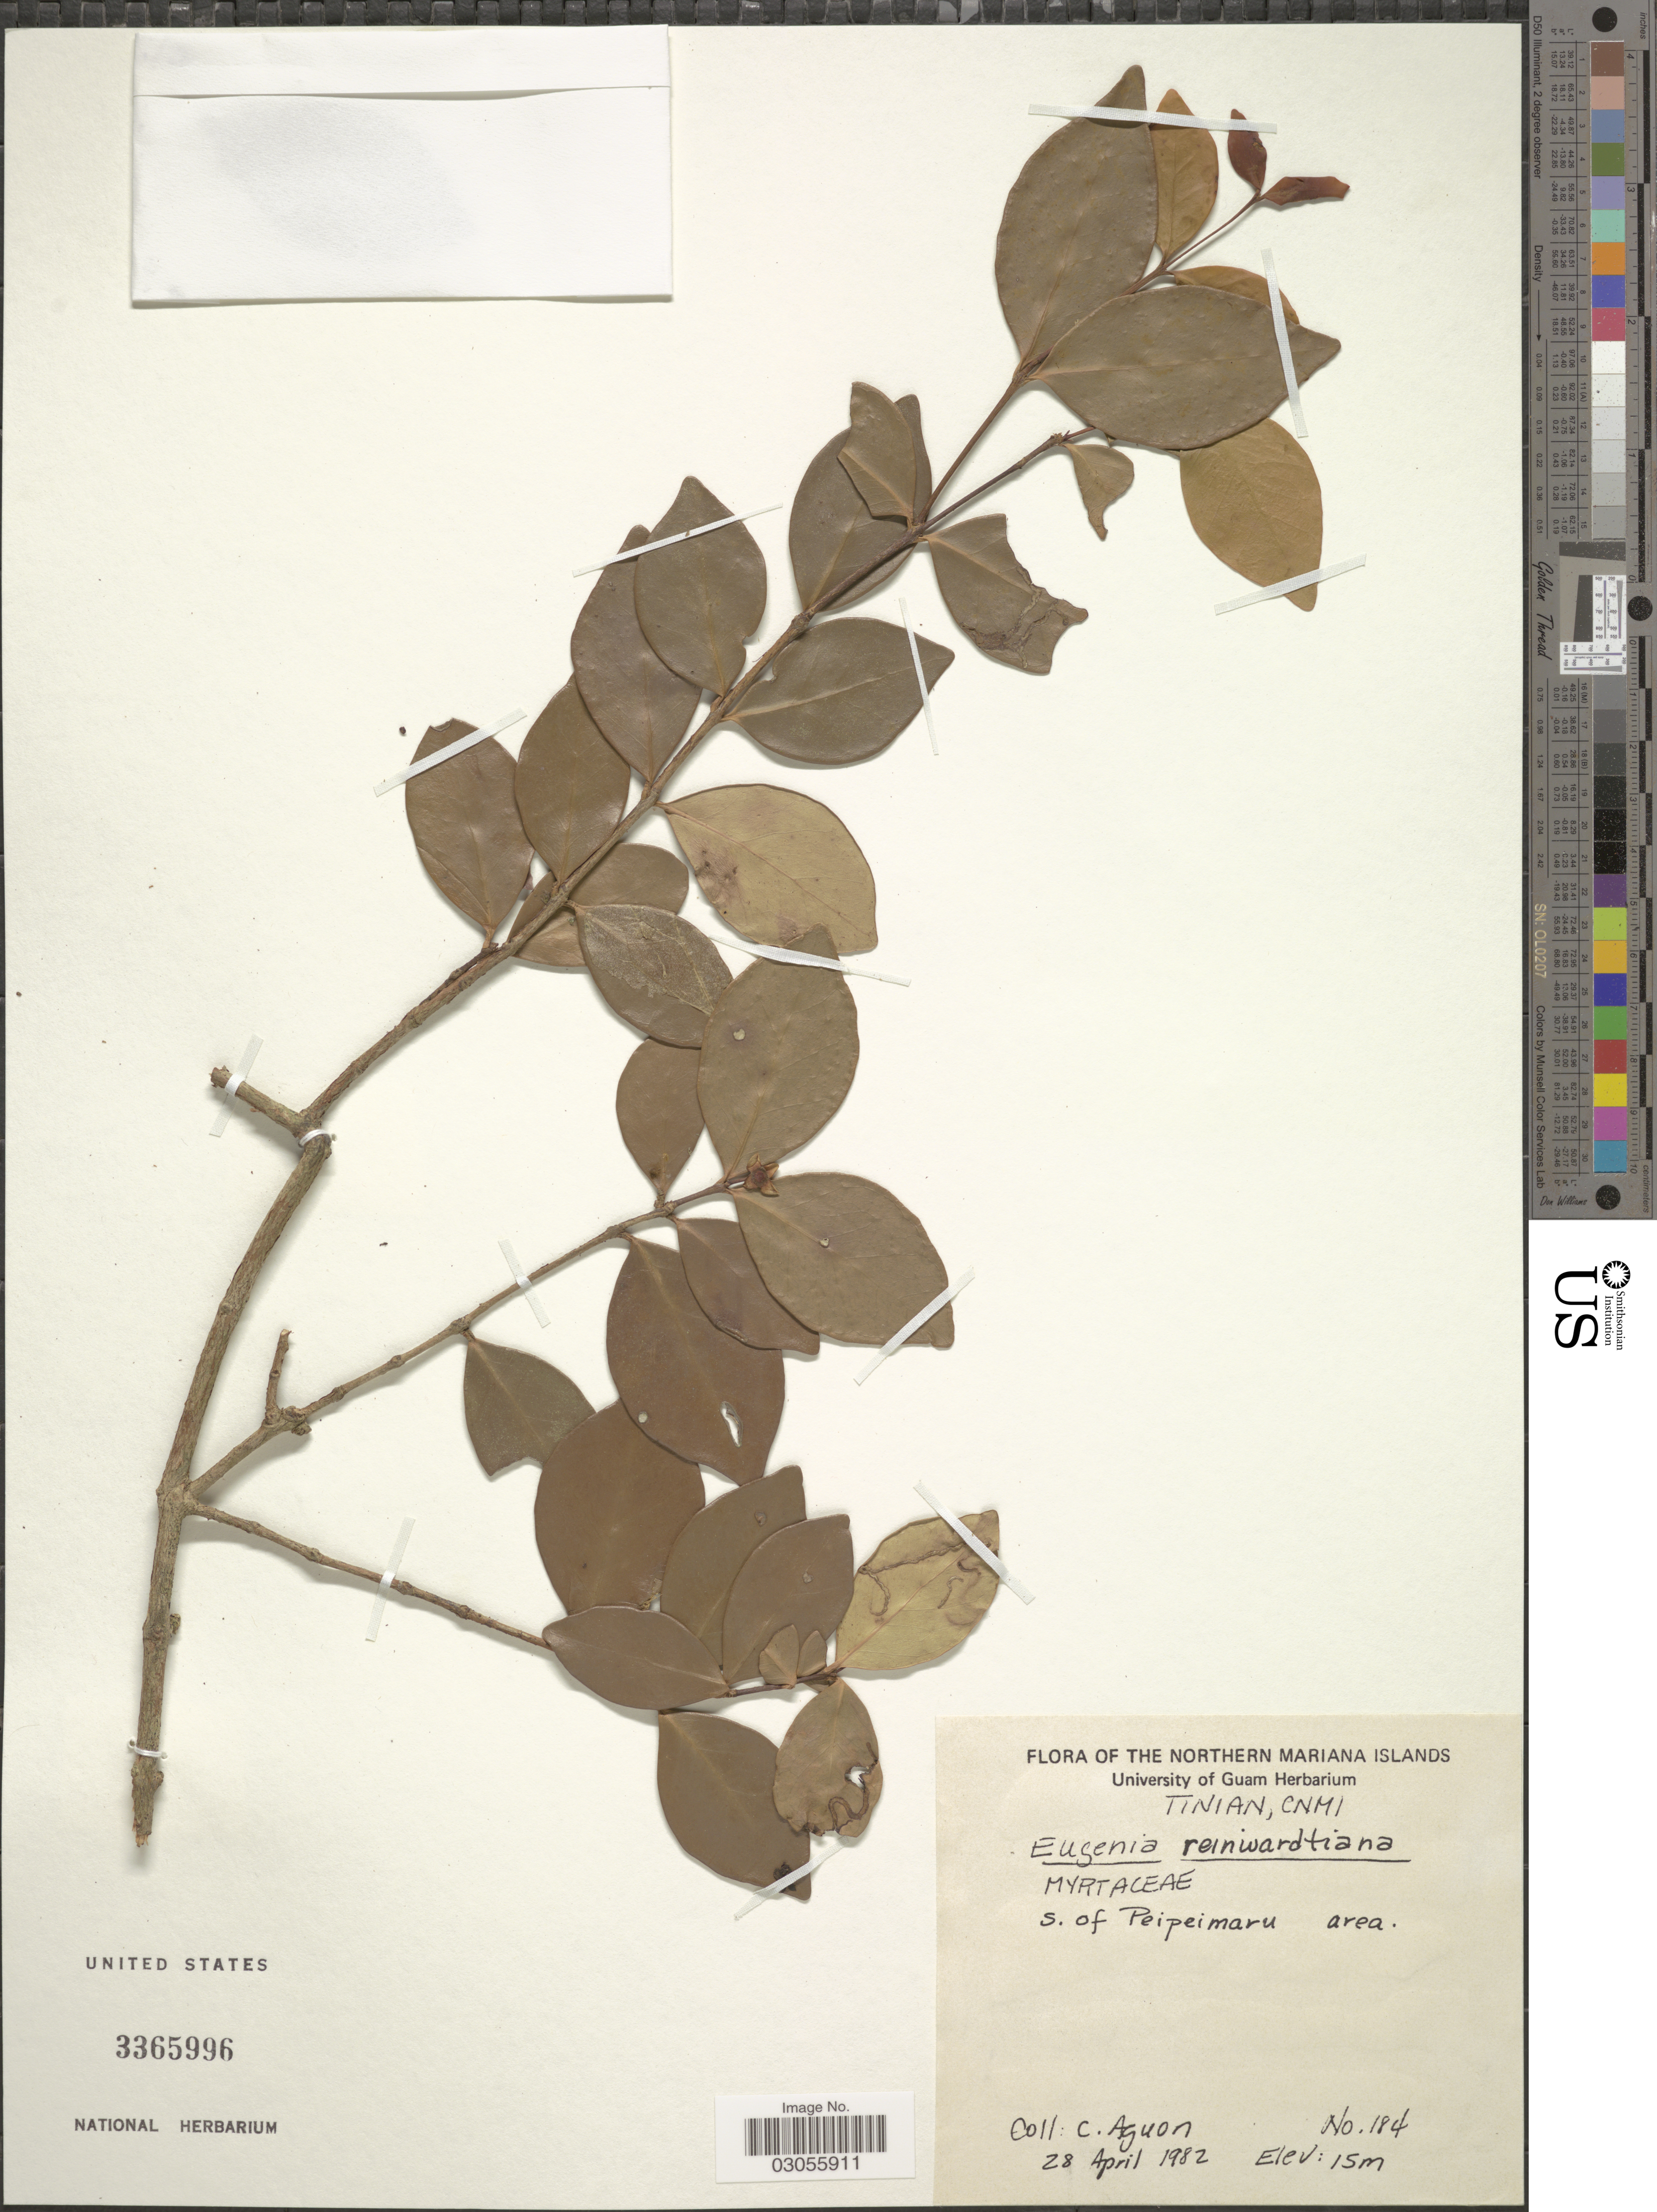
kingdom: Plantae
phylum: Tracheophyta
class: Magnoliopsida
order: Myrtales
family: Myrtaceae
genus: Eugenia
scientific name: Eugenia reinwardtiana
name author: (Blume) DC.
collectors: C. Aguon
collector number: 184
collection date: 1982-04-28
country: Northern Mariana Islands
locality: Tinian, CNMI. S. of Peipeimaru area.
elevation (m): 15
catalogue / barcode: US 3365996